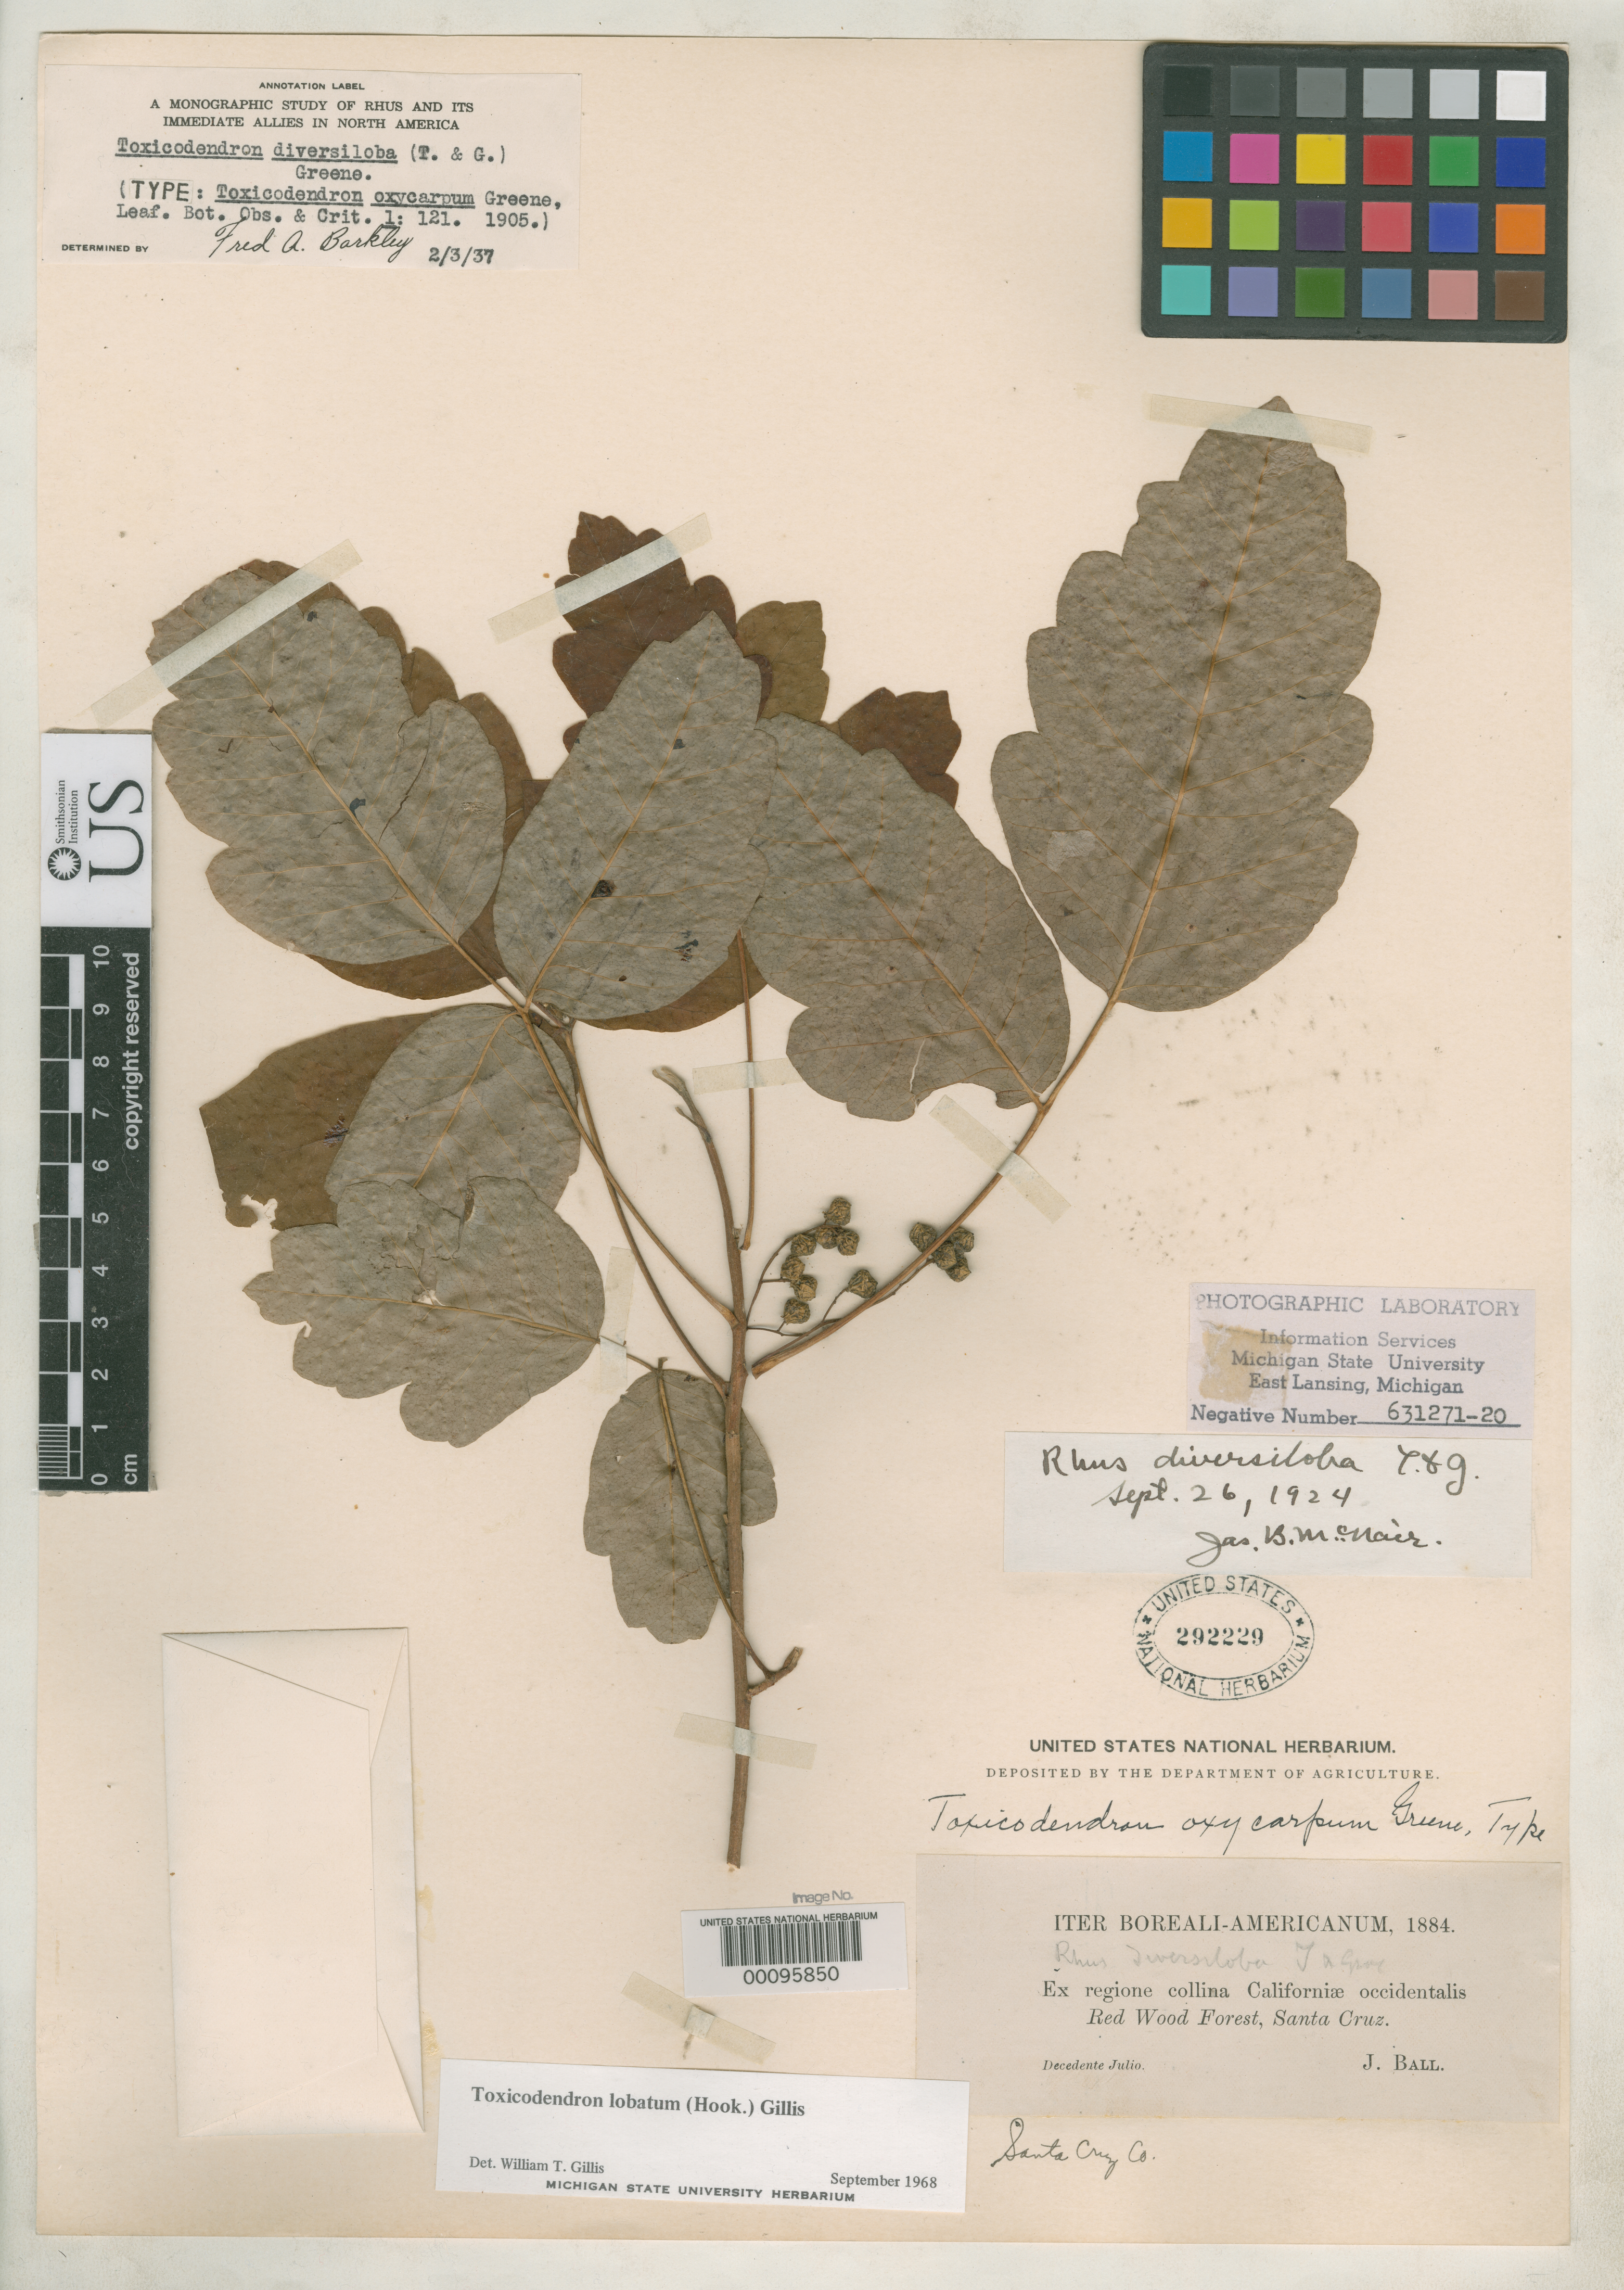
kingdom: Plantae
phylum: Tracheophyta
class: Magnoliopsida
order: Sapindales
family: Anacardiaceae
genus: Toxicodendron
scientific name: Toxicodendron oxycarpum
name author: Greene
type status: Holotype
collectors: J. Ball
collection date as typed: Jul 1884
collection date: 1884-07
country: United States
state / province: California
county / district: Santa Cruz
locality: Vicinity of Santa Cruz.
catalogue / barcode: US 292229